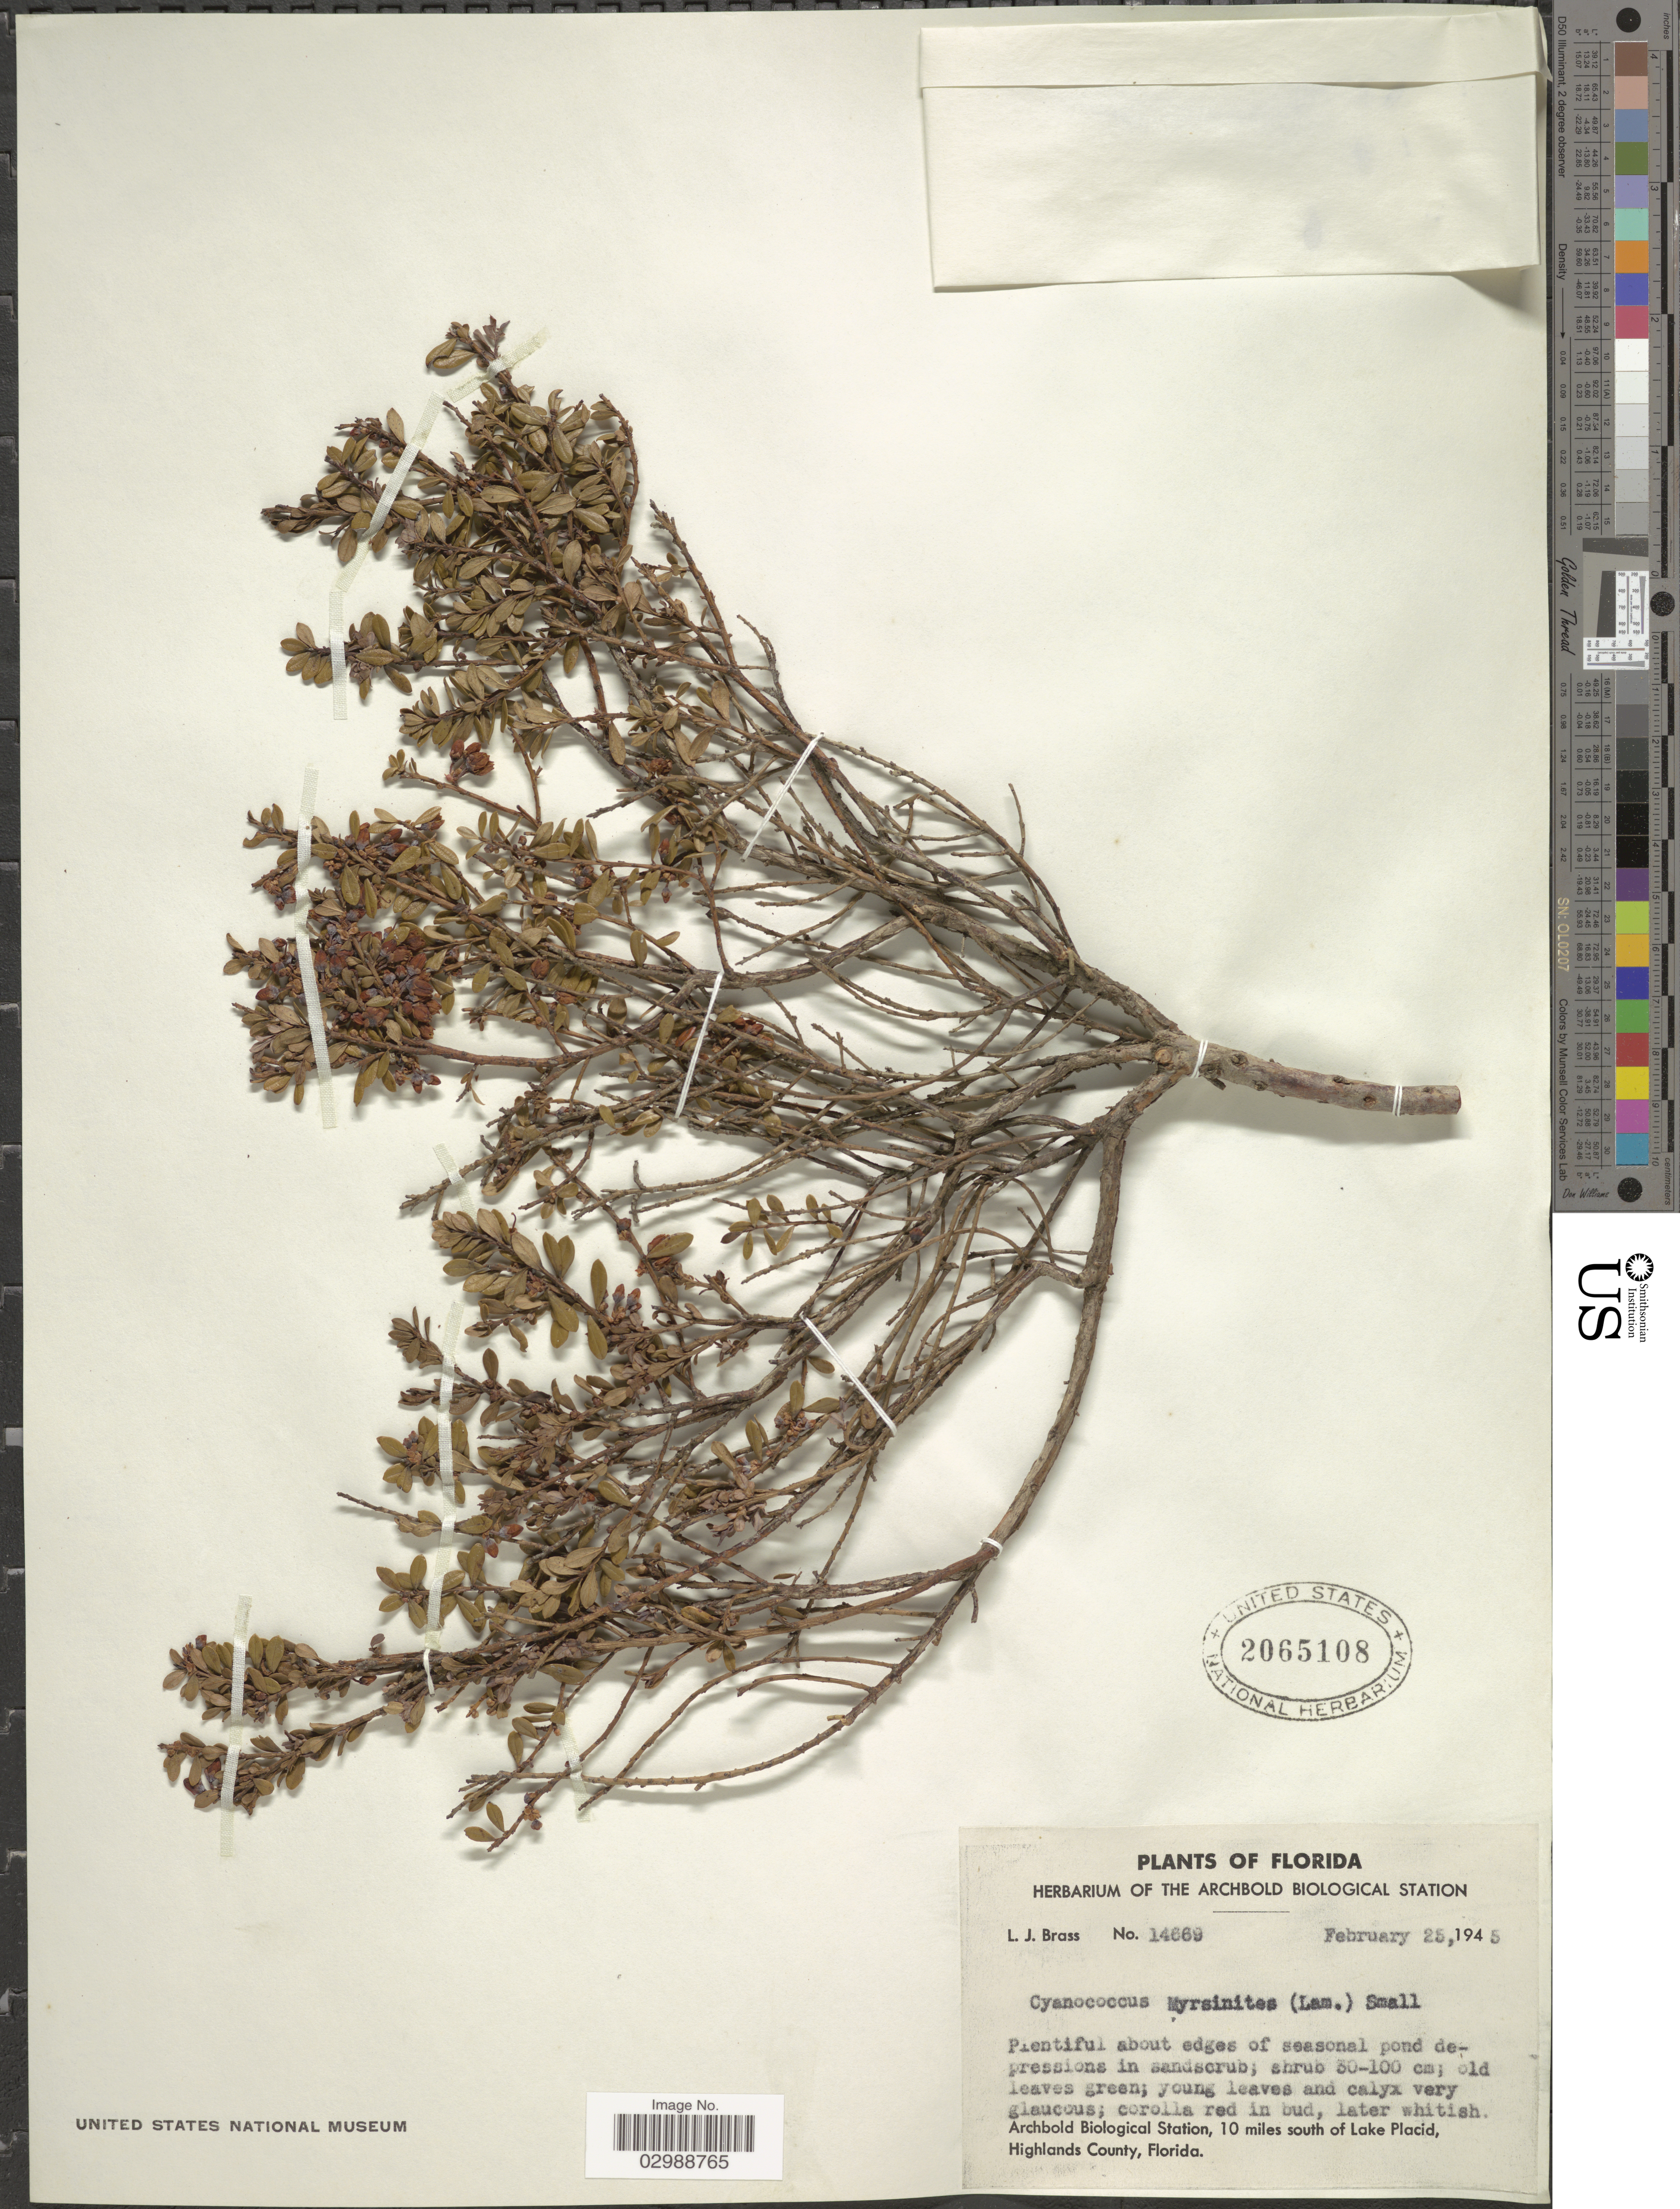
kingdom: Plantae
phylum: Tracheophyta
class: Magnoliopsida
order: Ericales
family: Ericaceae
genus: Vaccinium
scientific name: Vaccinium myrsinites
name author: Lam.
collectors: L. J. Brass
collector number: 14669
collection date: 1945-02-25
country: United States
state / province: Florida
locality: Archbold Biological Station, 10 miles south of Lake Placid, Highlands County.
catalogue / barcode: US 2065108